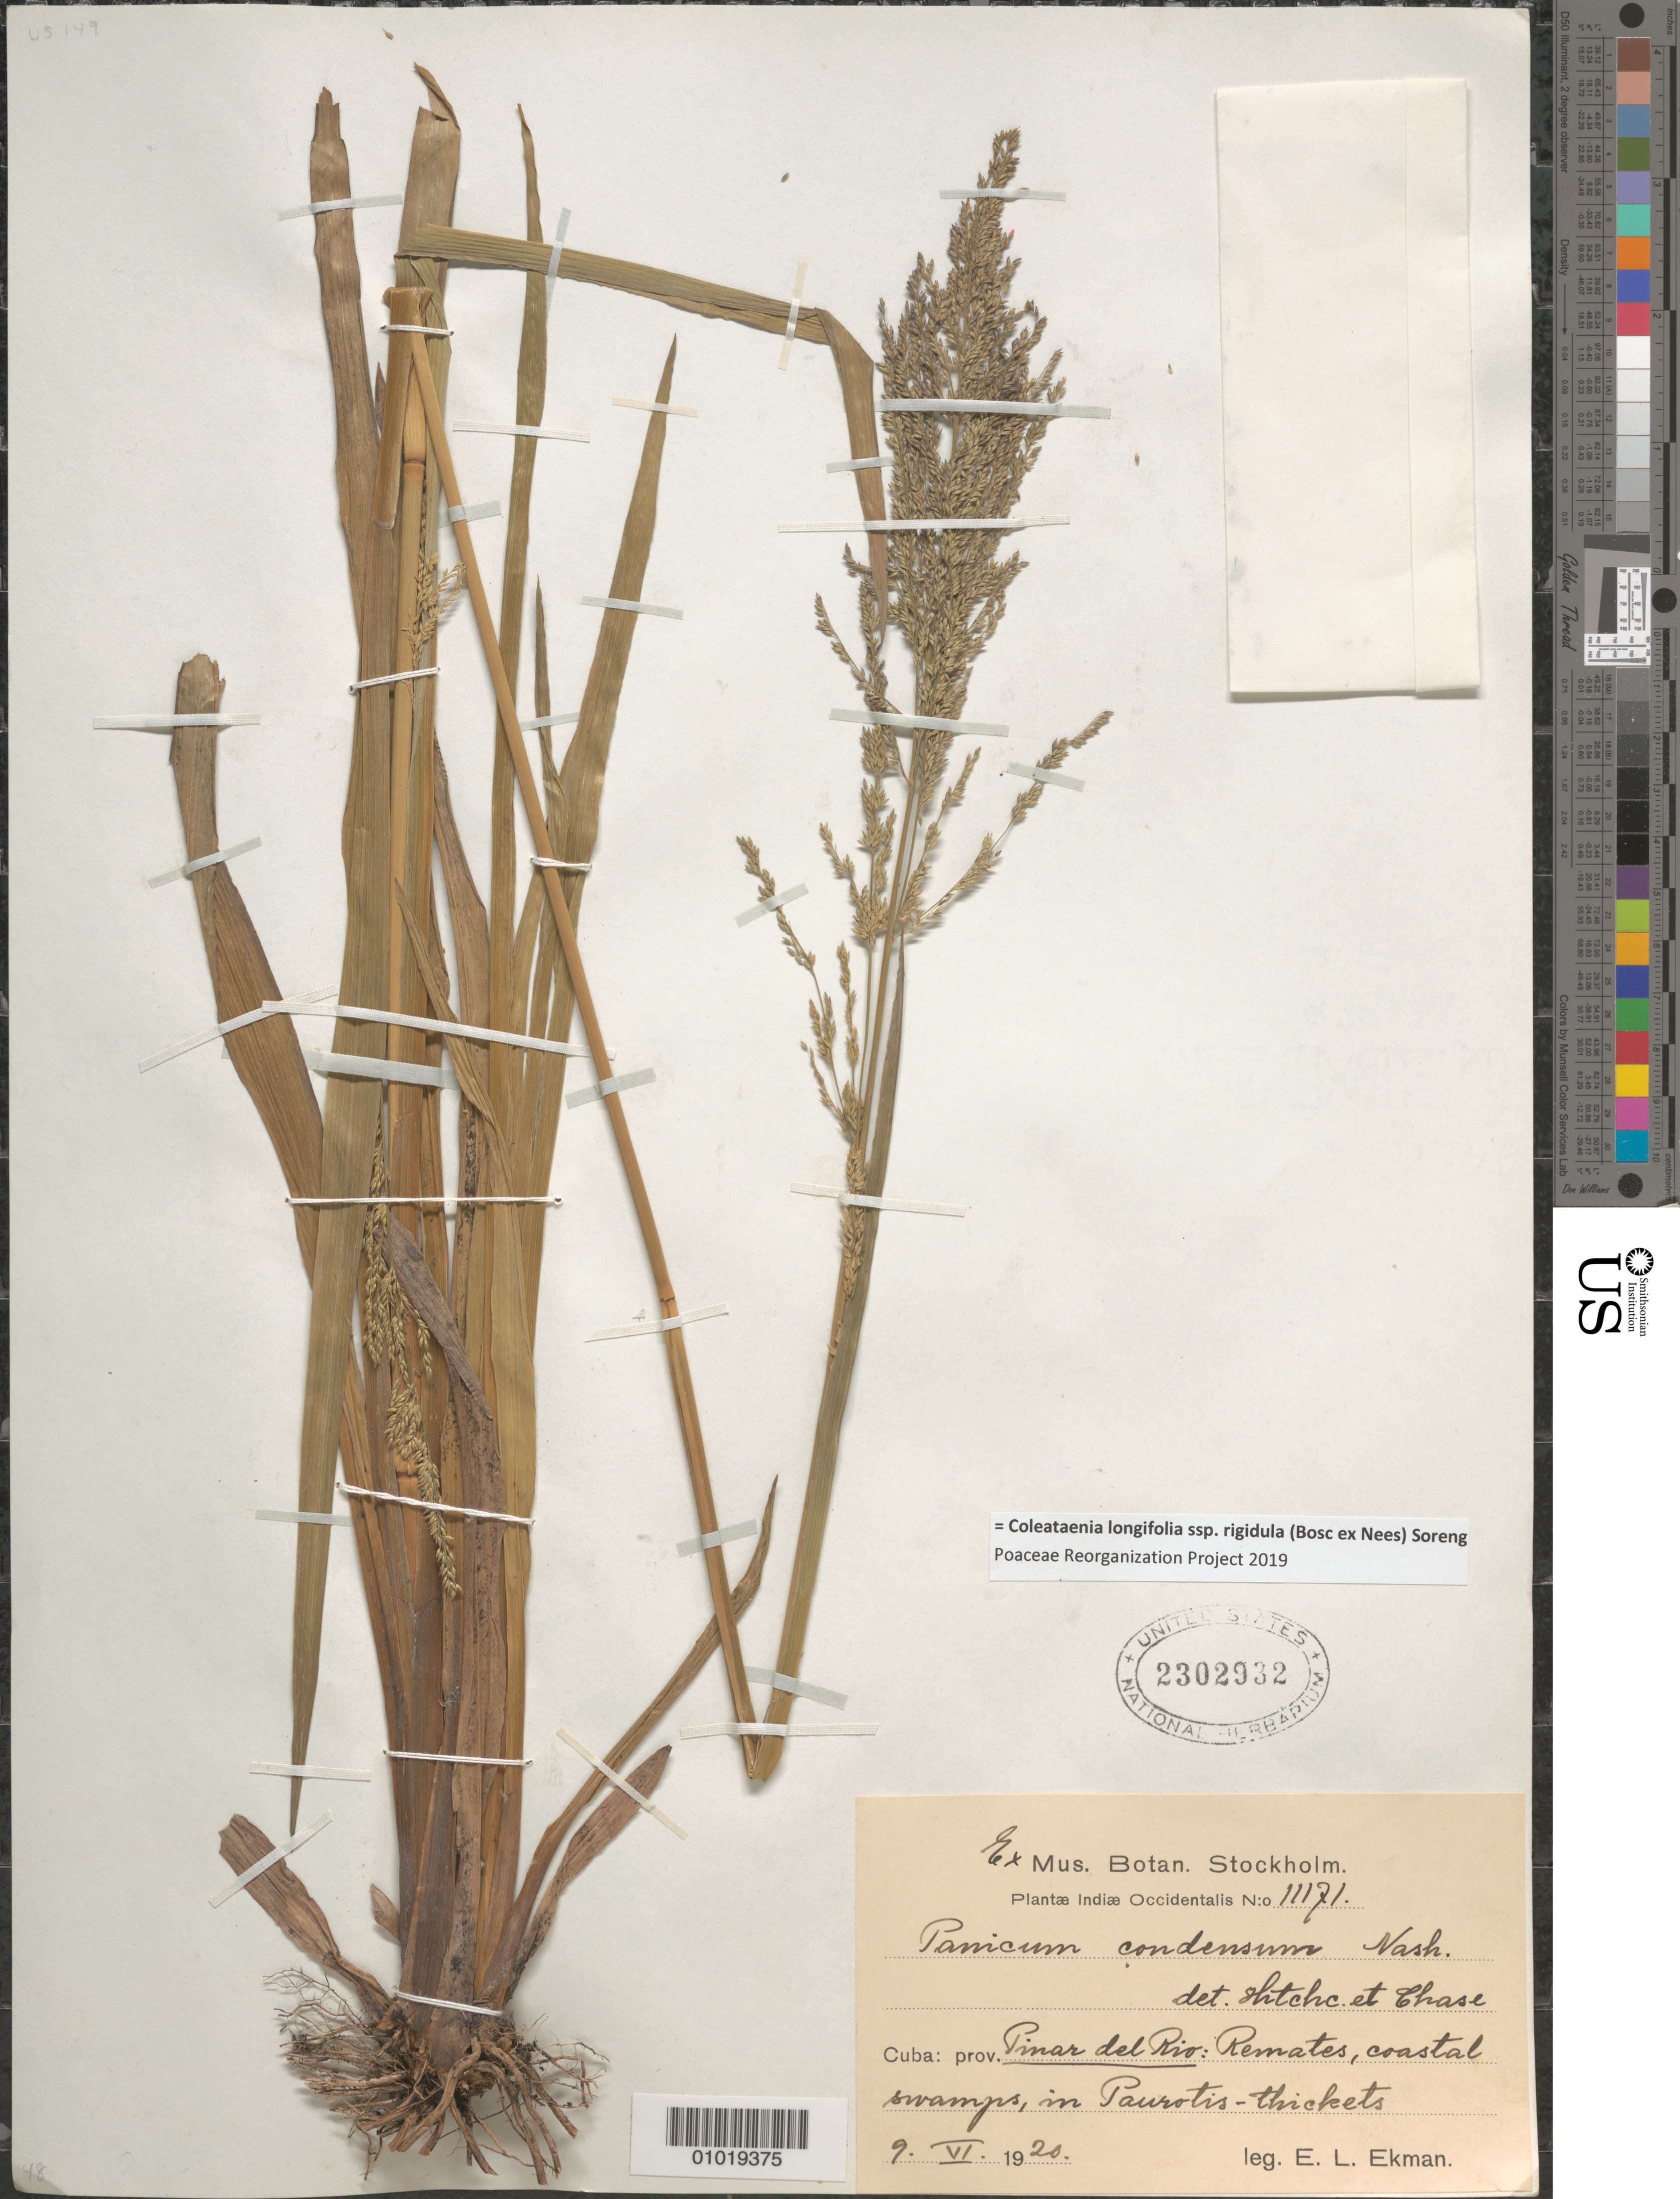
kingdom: Plantae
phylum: Tracheophyta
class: Liliopsida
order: Poales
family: Poaceae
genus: Panicum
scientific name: Panicum condensum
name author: Nash ex Small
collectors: E. L. Ekman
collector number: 11171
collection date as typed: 09 Jun 1920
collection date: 1920-06-09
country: Cuba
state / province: Pinar del Rio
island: Cuba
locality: Remates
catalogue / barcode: US 2302932